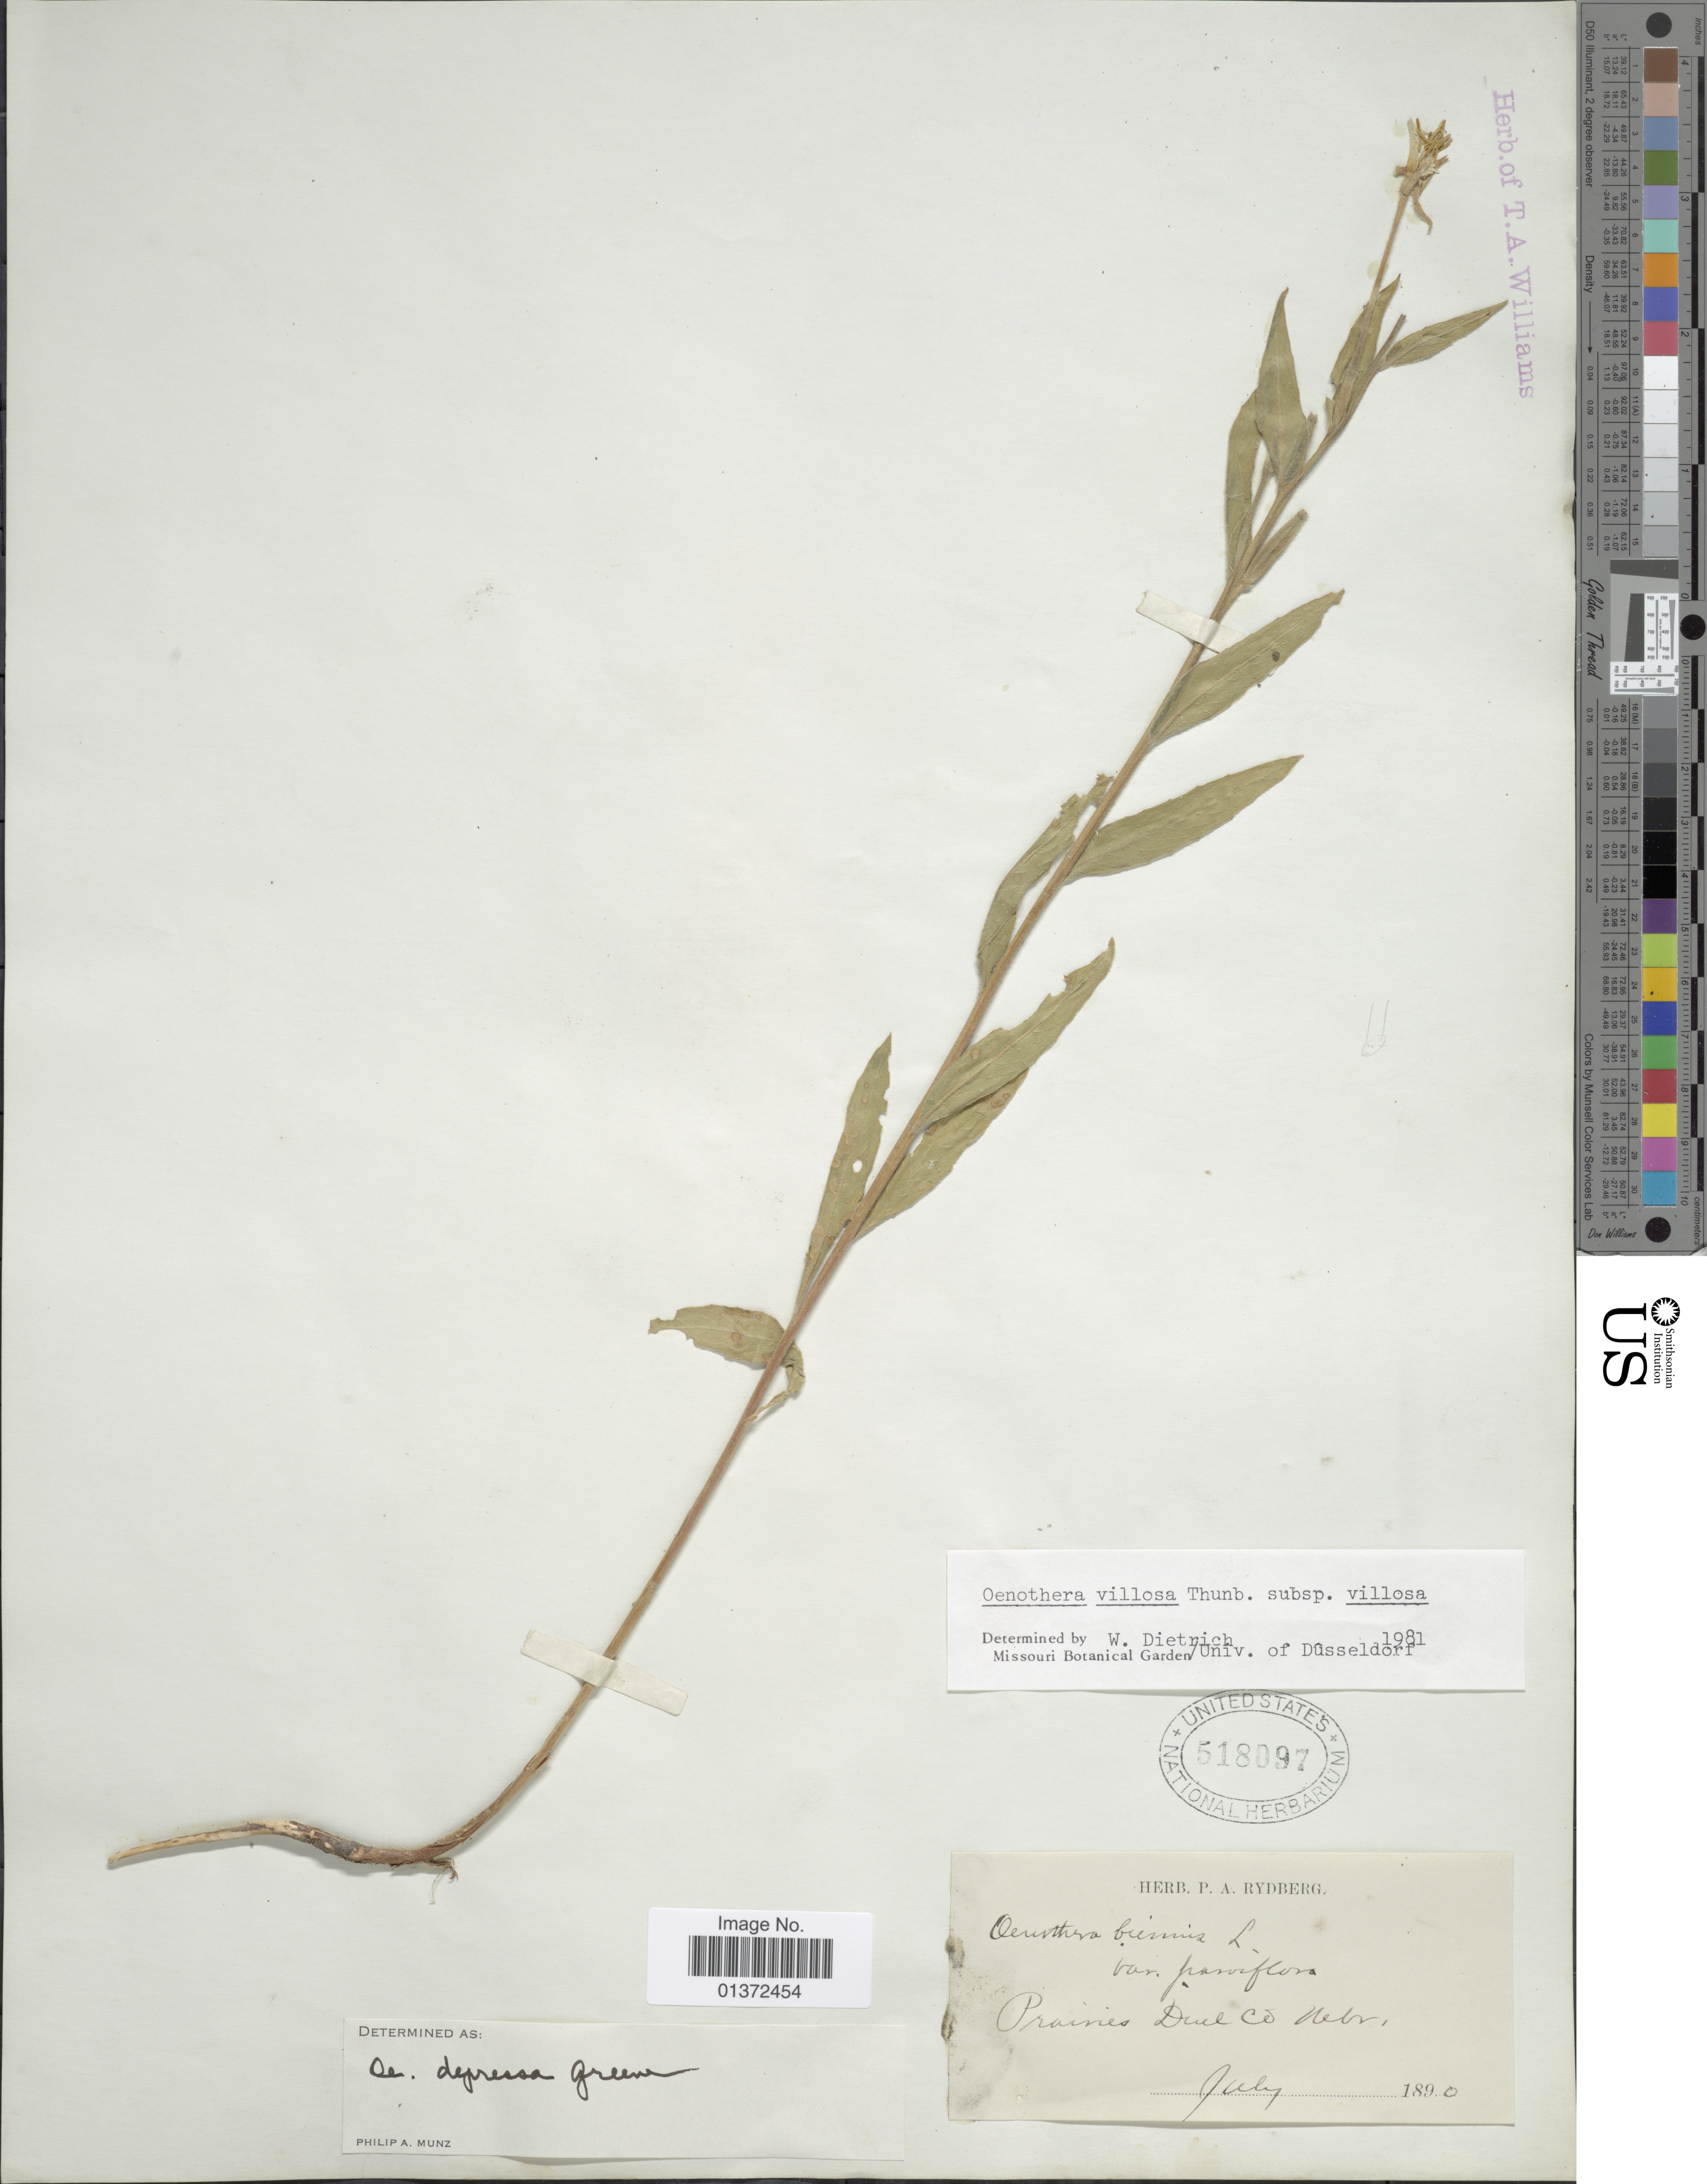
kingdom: Plantae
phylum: Tracheophyta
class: Magnoliopsida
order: Myrtales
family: Onagraceae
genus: Oenothera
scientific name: Oenothera villosa subsp. villosa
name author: Thunb.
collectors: ex herb. P. A. Rydberg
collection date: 1890-07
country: United States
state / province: Nebraska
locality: Prairies Deuel Co.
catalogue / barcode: US 518097